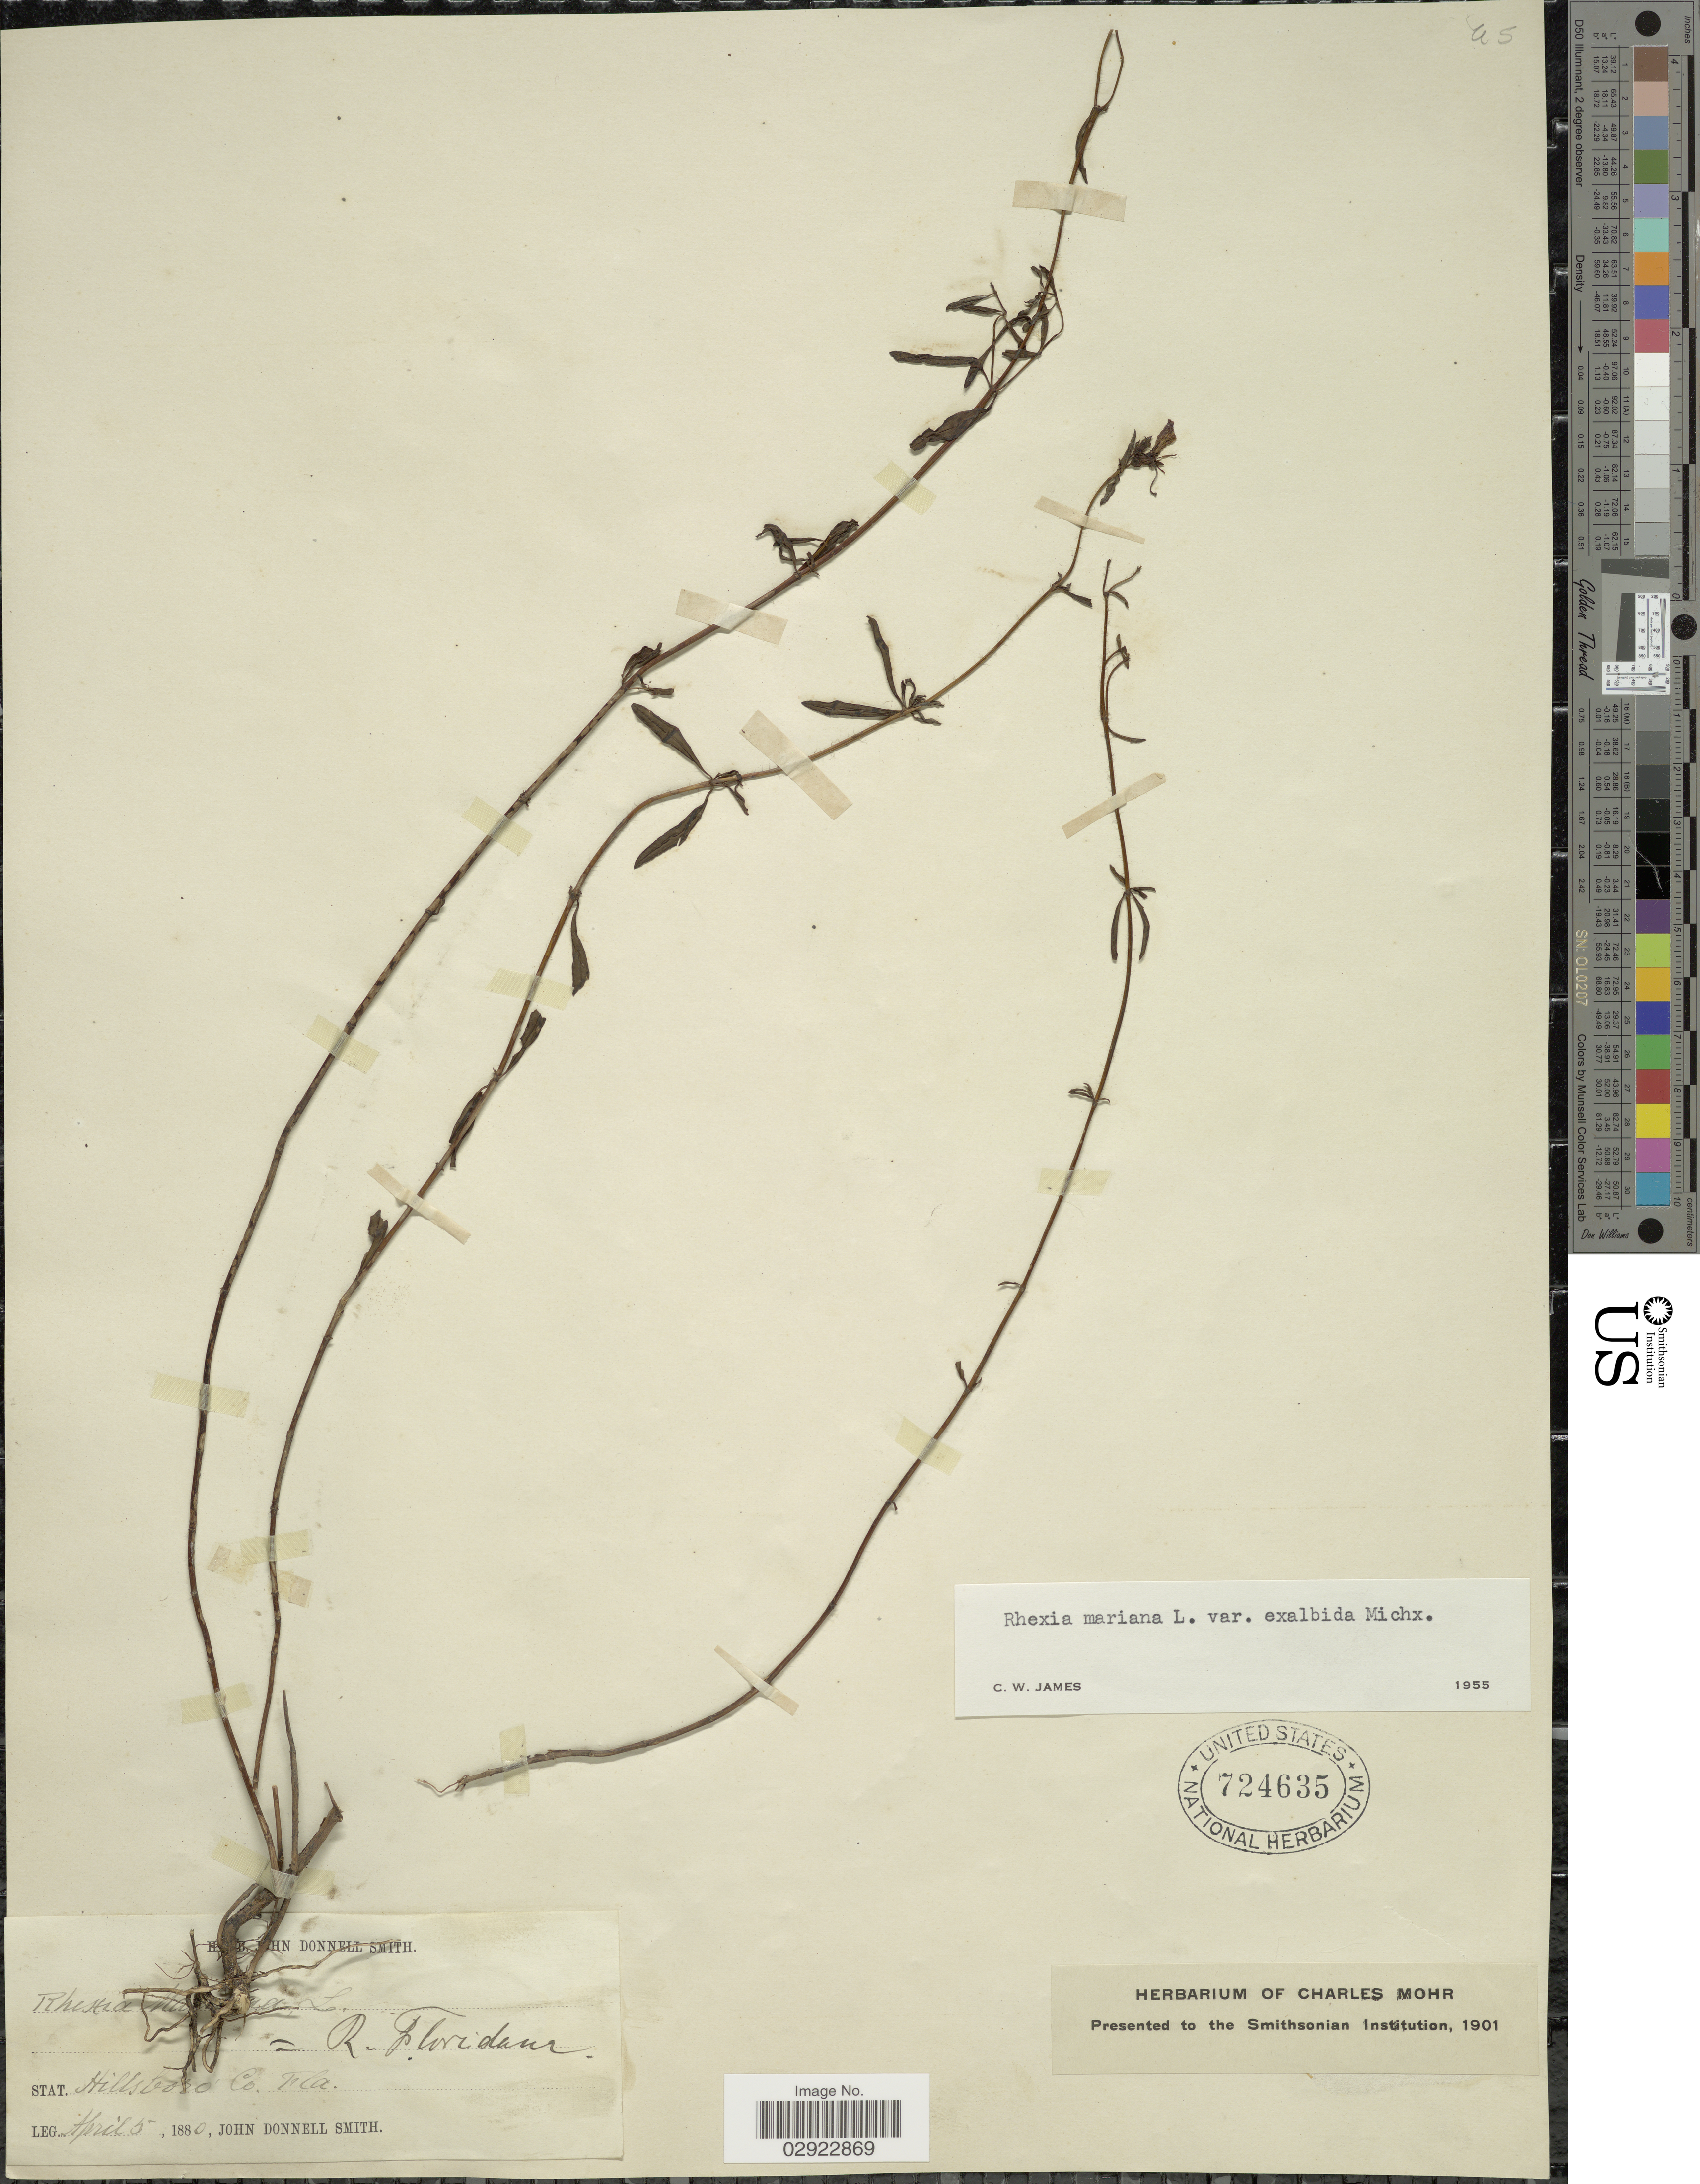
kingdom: Plantae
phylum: Tracheophyta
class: Magnoliopsida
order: Myrtales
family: Melastomataceae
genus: Rhexia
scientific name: Rhexia mariana var. exalbida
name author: Michx.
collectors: J. Donnell Smith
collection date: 1880-04-05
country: United States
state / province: Florida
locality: Hillsboro' Co.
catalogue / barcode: US 724635